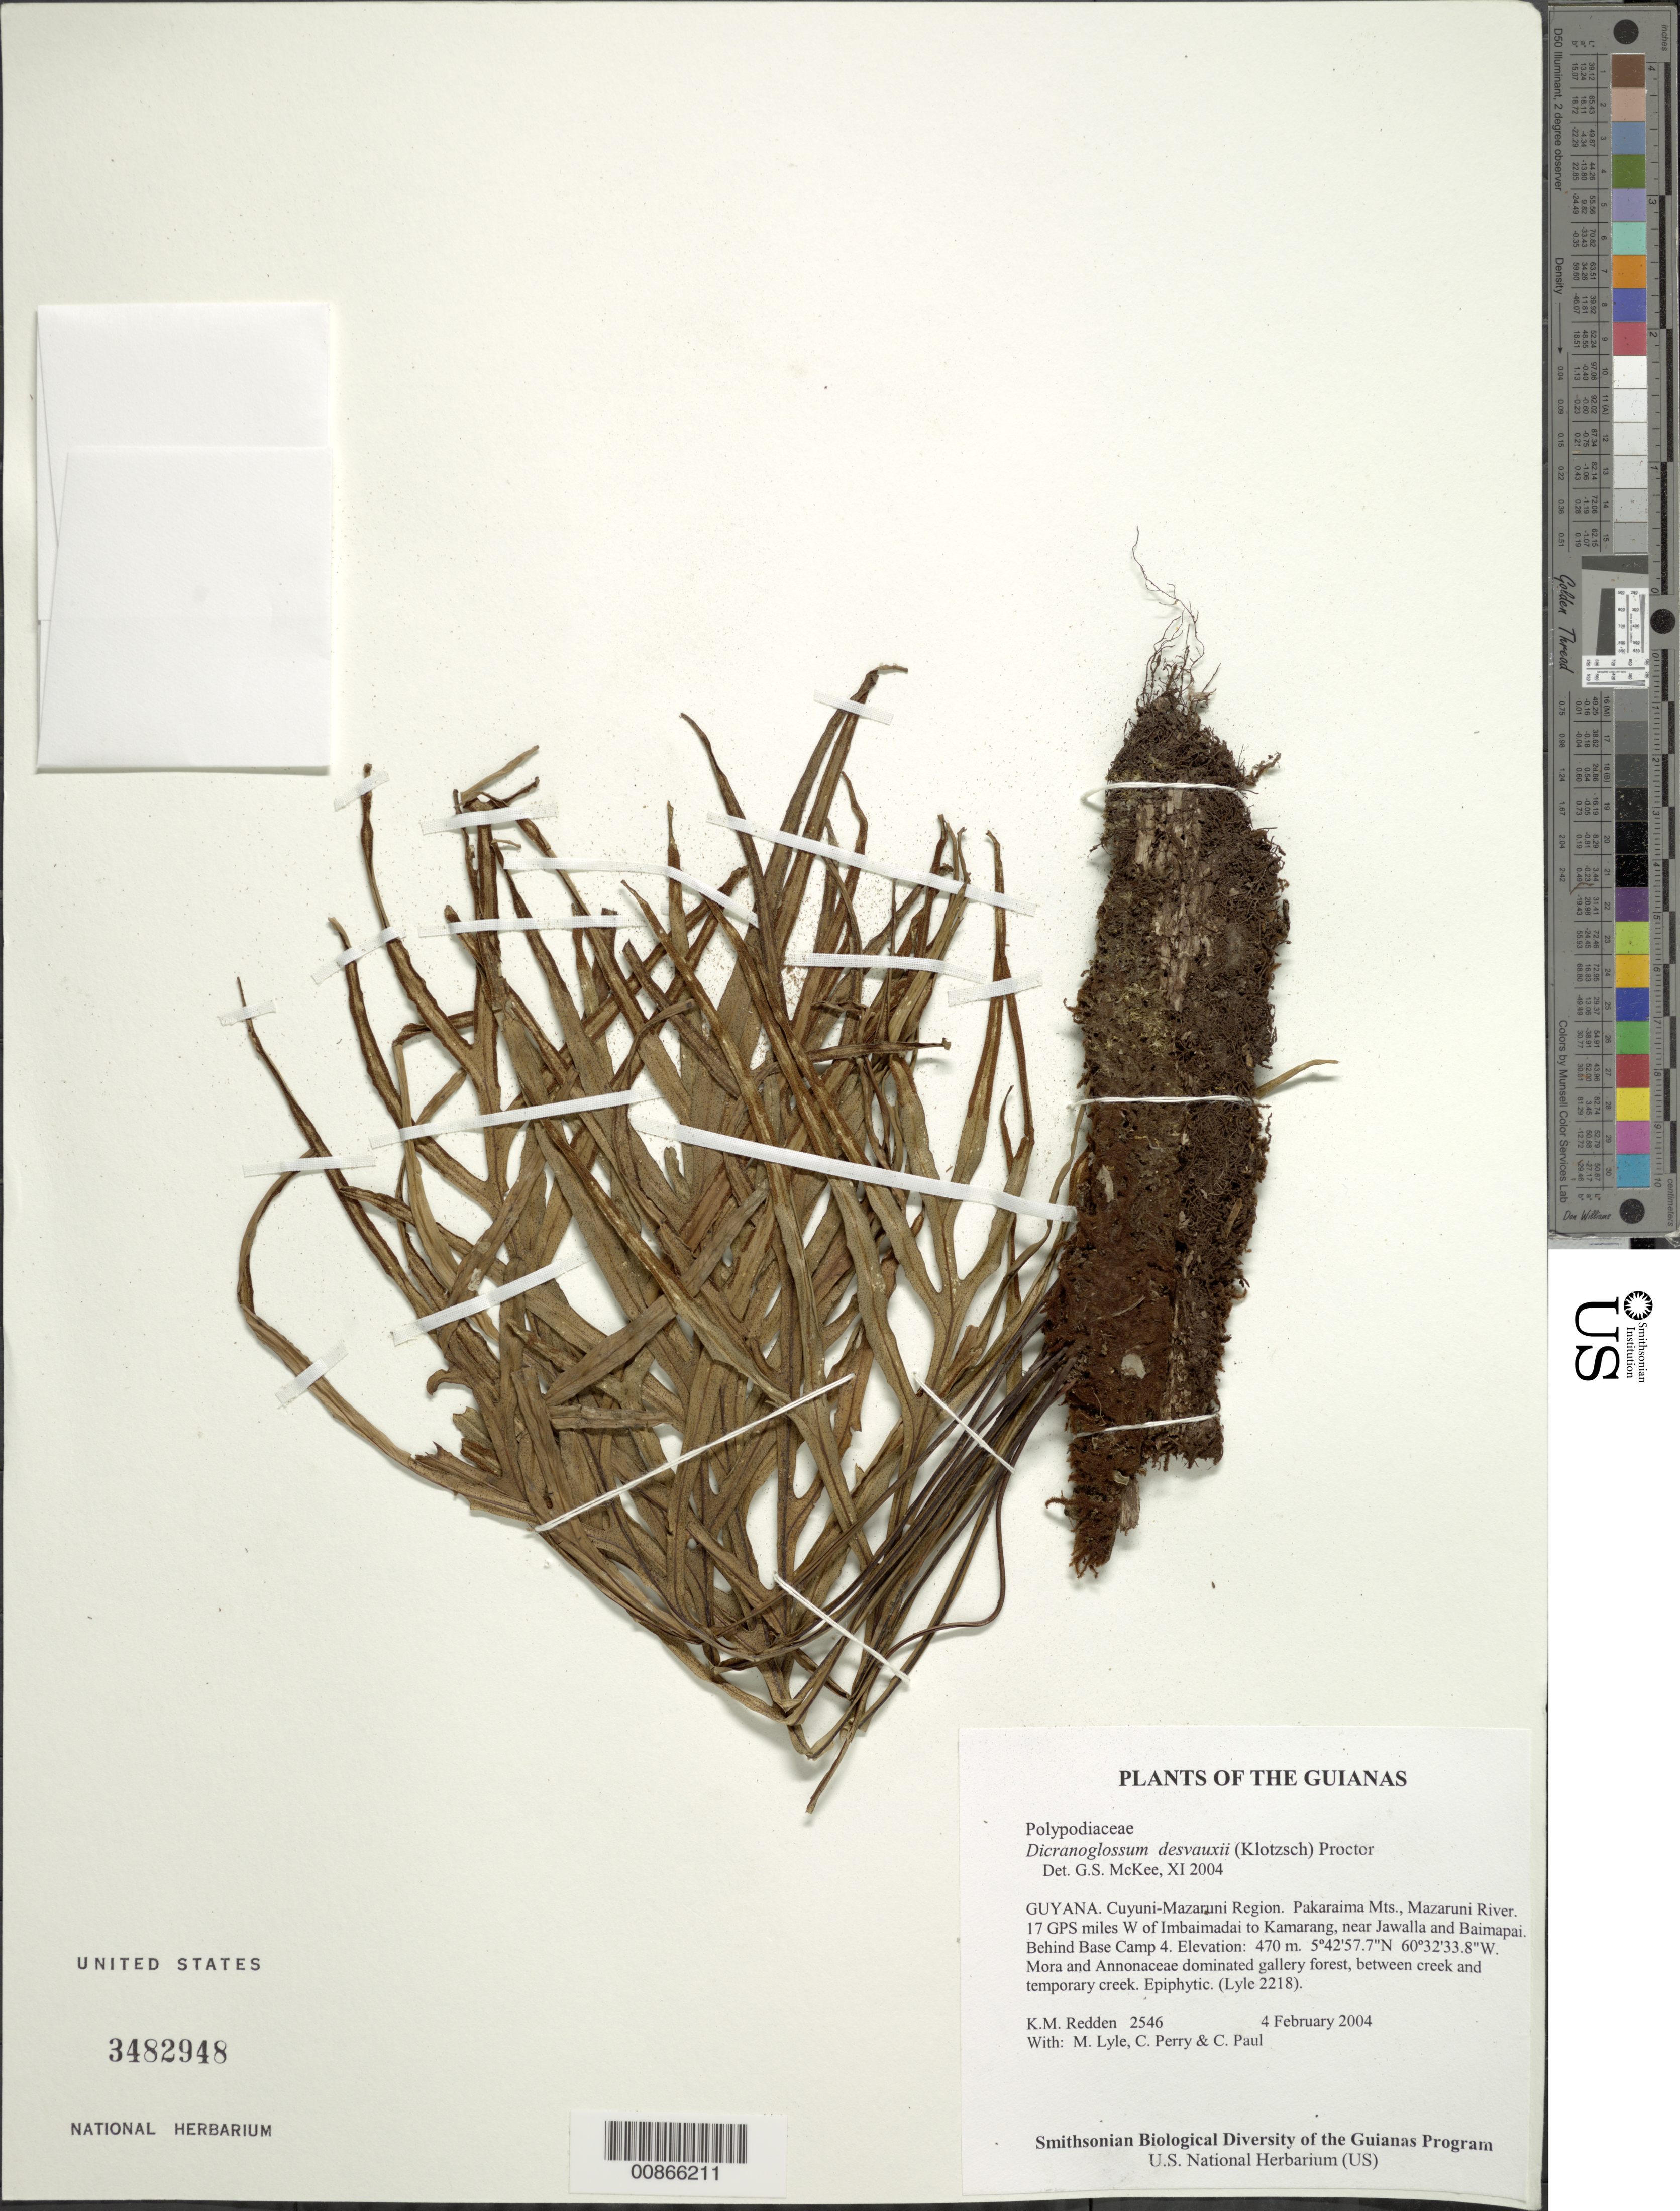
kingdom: Plantae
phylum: Tracheophyta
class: Polypodiopsida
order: Polypodiales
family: Polypodiaceae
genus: Pleopeltis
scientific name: Pleopeltis desvauxii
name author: (Klotzsch) Salino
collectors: K. M. Redden, M. Lyle, C. Perry & C. Paul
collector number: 2546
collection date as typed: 4 February 2004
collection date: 2004-02-04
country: Guyana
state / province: Cuyuni-Mazaruni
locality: Pakaraima Mts., Mazaruni River. 17 GPS miles W of Imbaimadai to Kamarang, near Jawalla and Baimapai. Behind Base Camp 4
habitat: Mora and Annonaceae dominated gallery forest, between creek and temporary creek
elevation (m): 470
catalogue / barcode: US 3482948